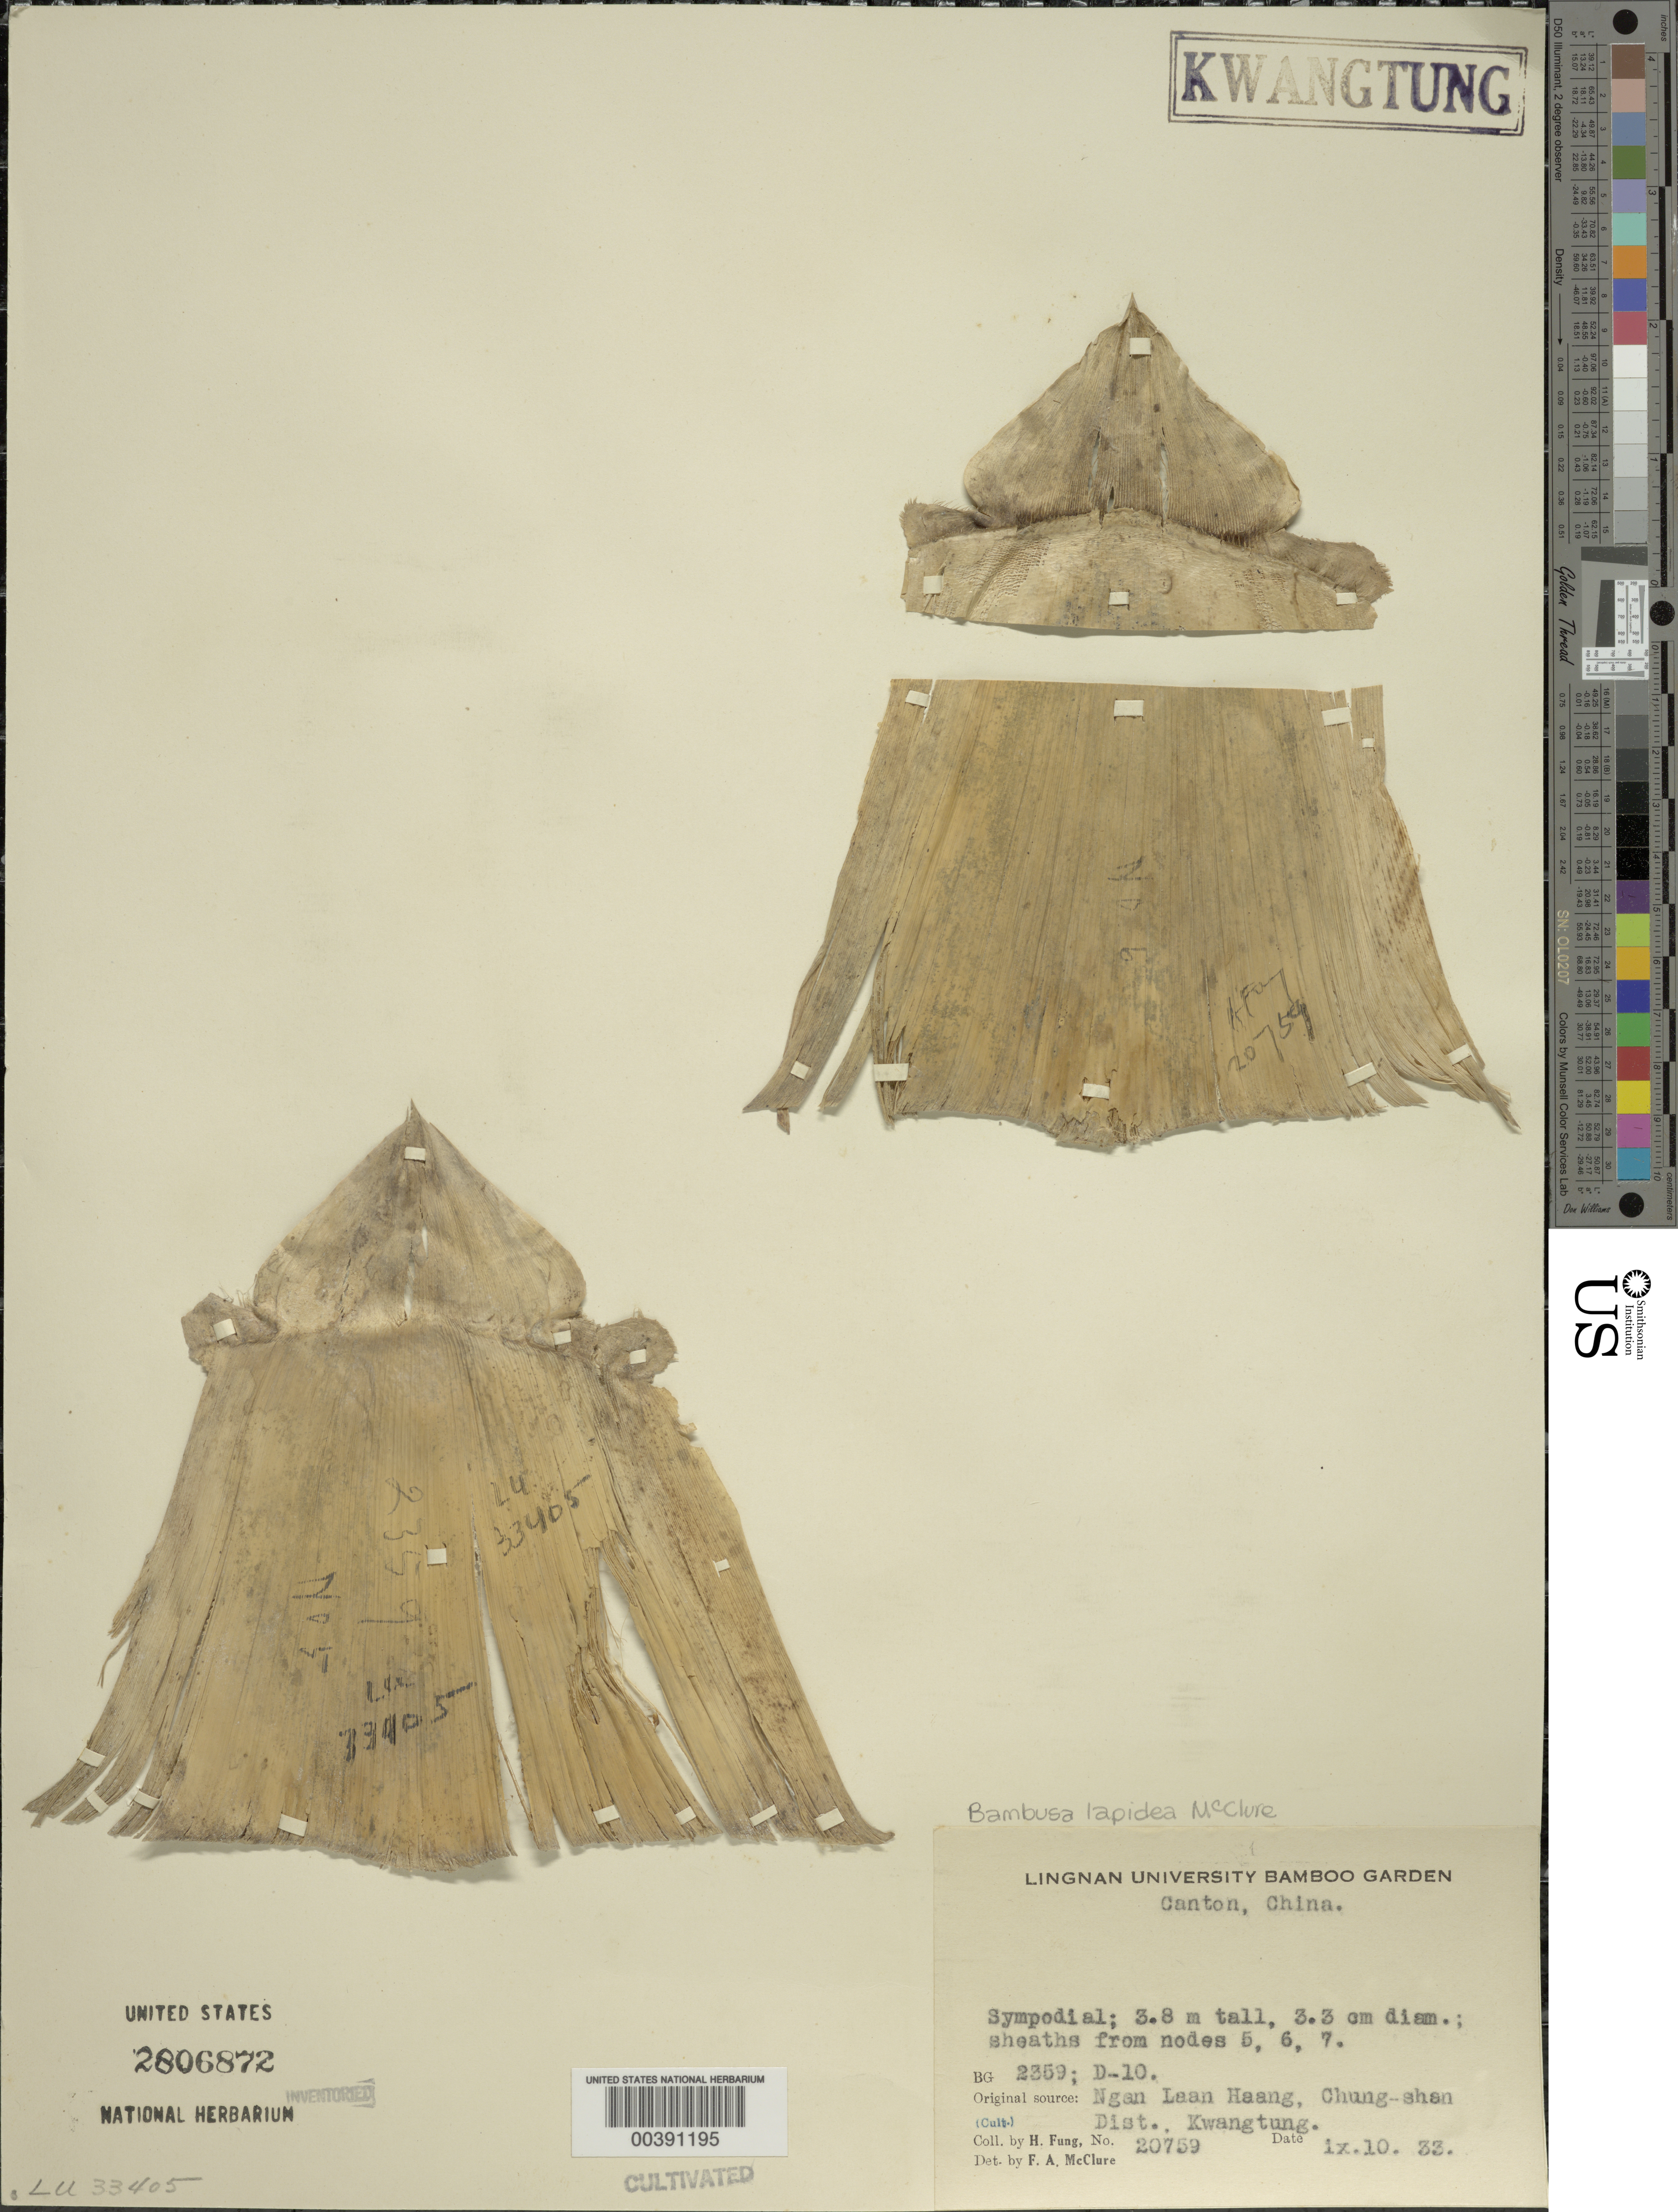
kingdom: Plantae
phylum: Tracheophyta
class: Liliopsida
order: Poales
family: Poaceae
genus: Bambusa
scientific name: Bambusa lapidea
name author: McClure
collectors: H. L. Fung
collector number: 20759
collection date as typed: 10 Sep 1933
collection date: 1933-09-10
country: China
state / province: Guangdong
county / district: Guangzhou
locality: Lingnan univ. bg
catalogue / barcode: US 2806872